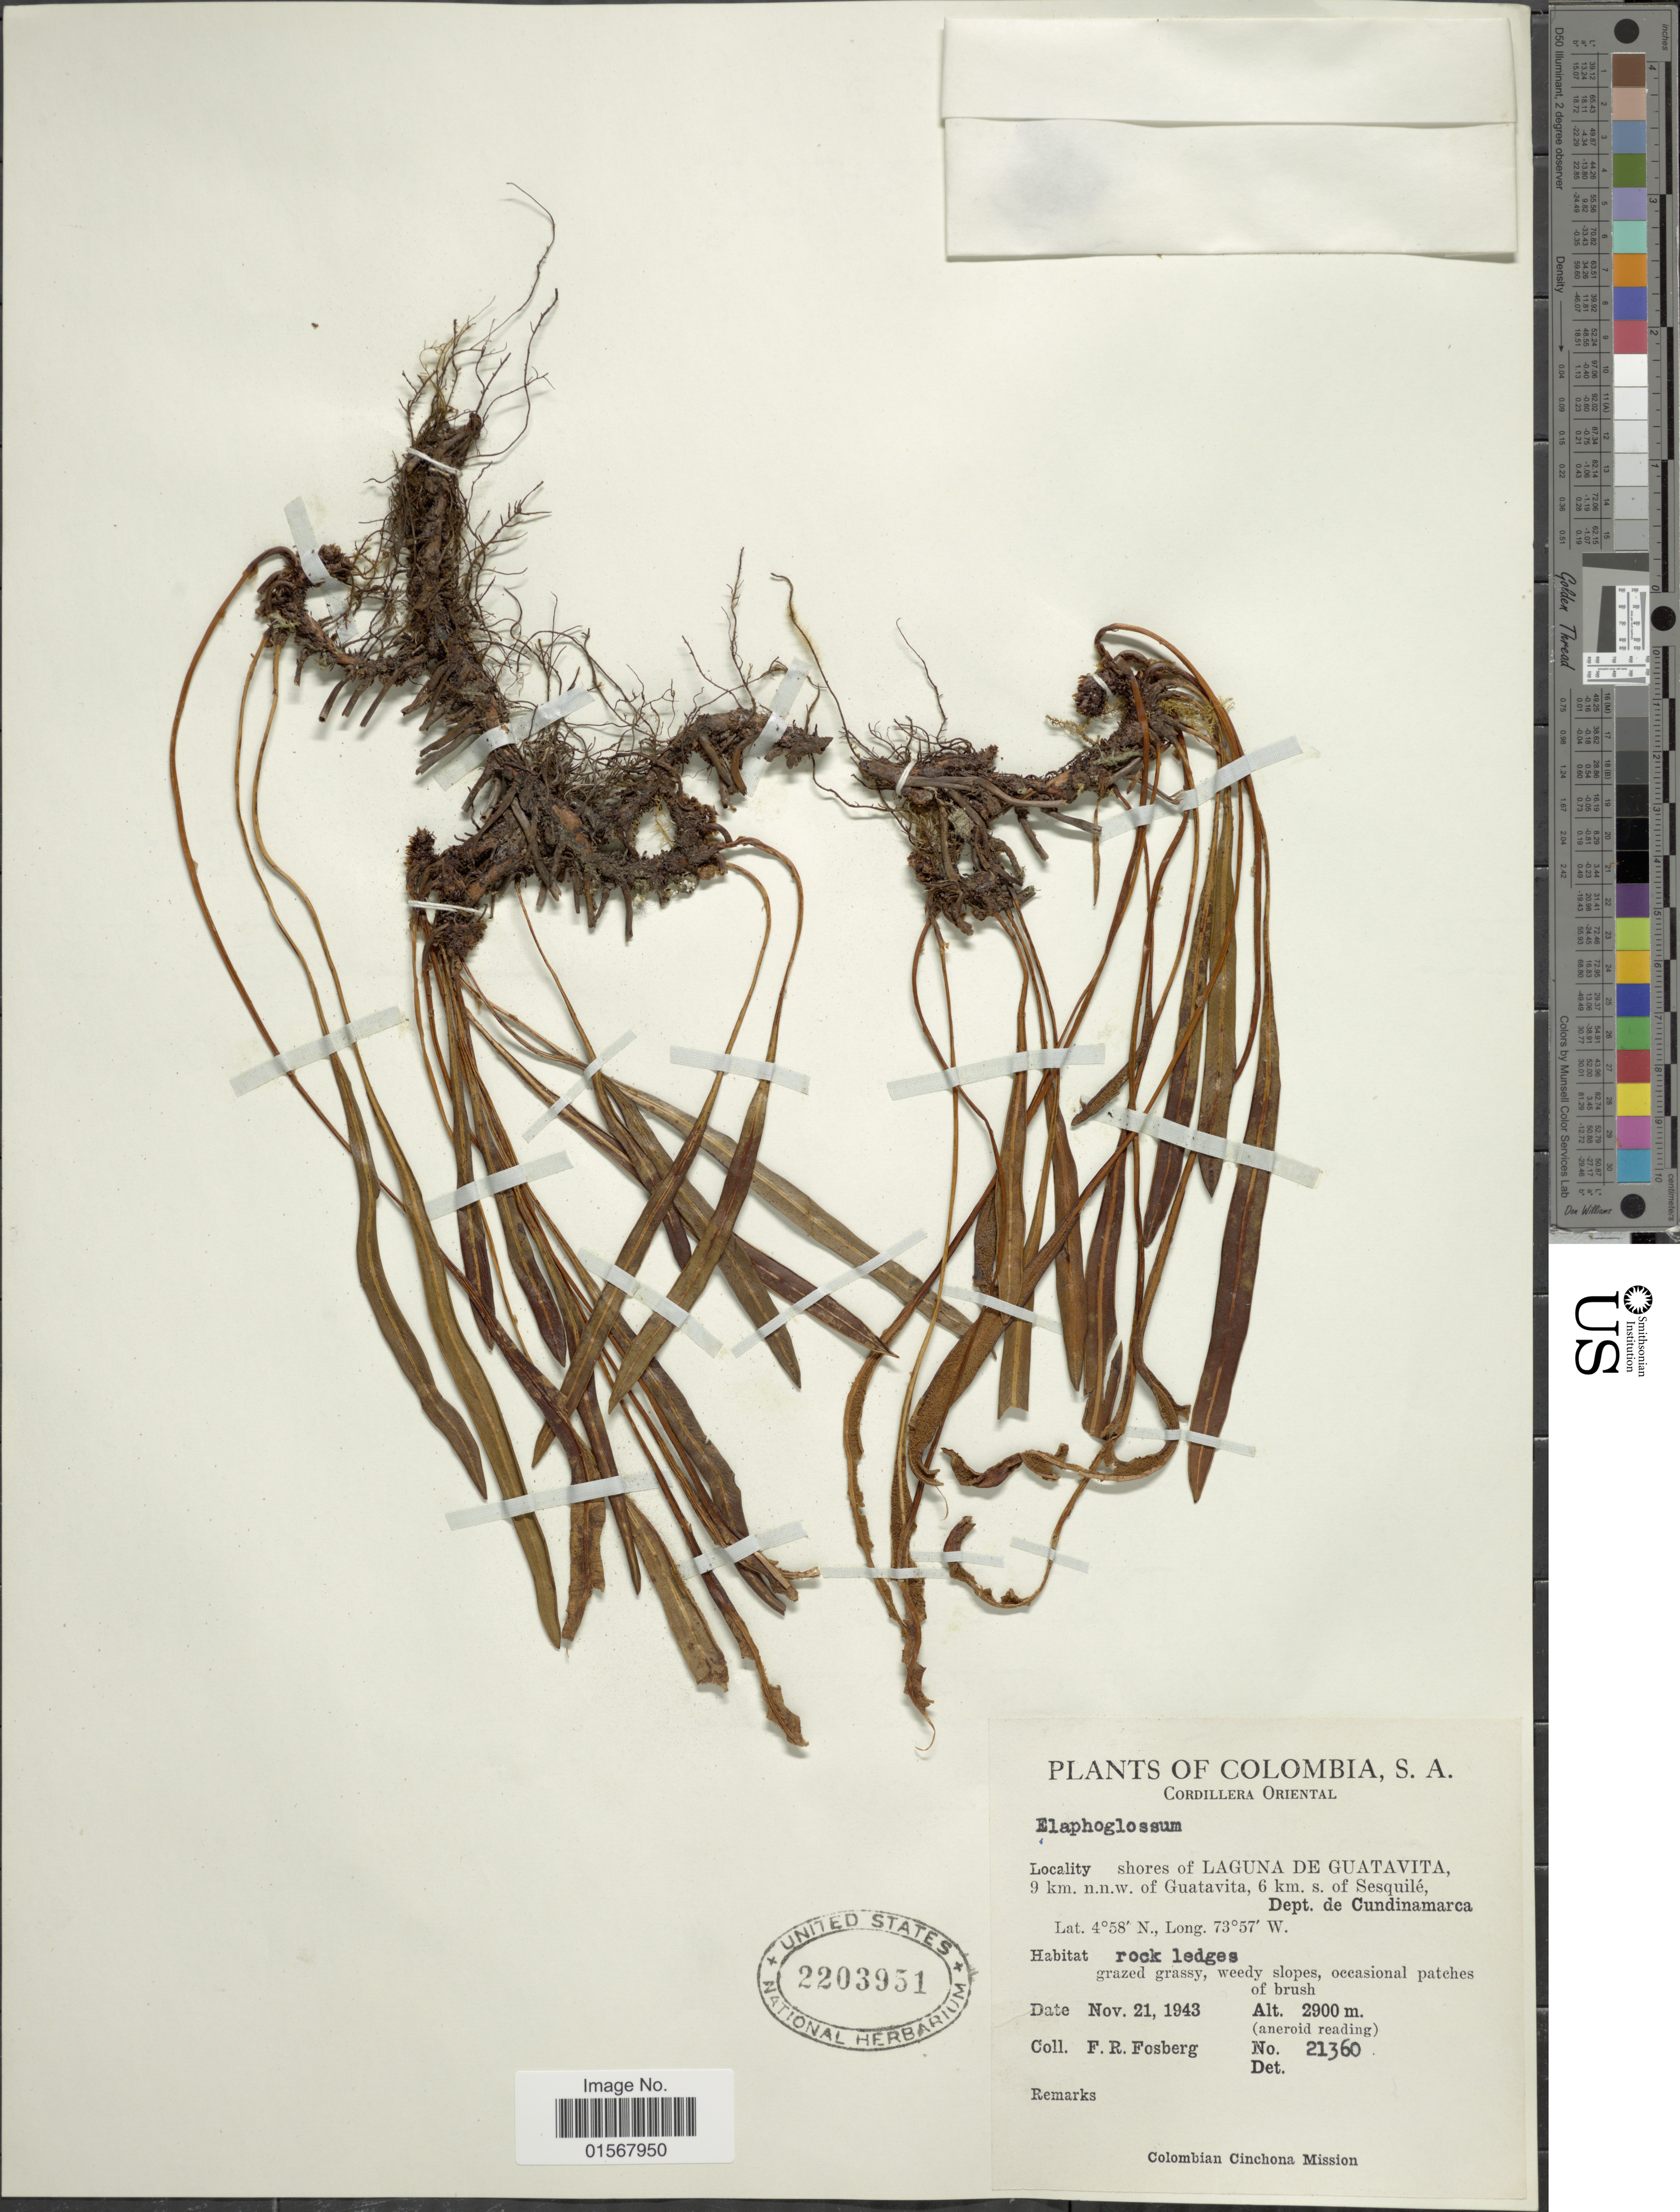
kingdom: Plantae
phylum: Tracheophyta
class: Polypodiopsida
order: Polypodiales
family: Dryopteridaceae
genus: Elaphoglossum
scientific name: Elaphoglossum sp.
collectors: F. R. Fosberg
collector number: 21360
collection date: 1943-11-21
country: Colombia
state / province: Cundinamarca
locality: Shores of Laguna De Guatavita, 9 km. n. n. w. of Guatavita, 6 km. s. of Sesquile, Dept. de Cundinamarca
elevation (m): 2900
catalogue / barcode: US 2203951